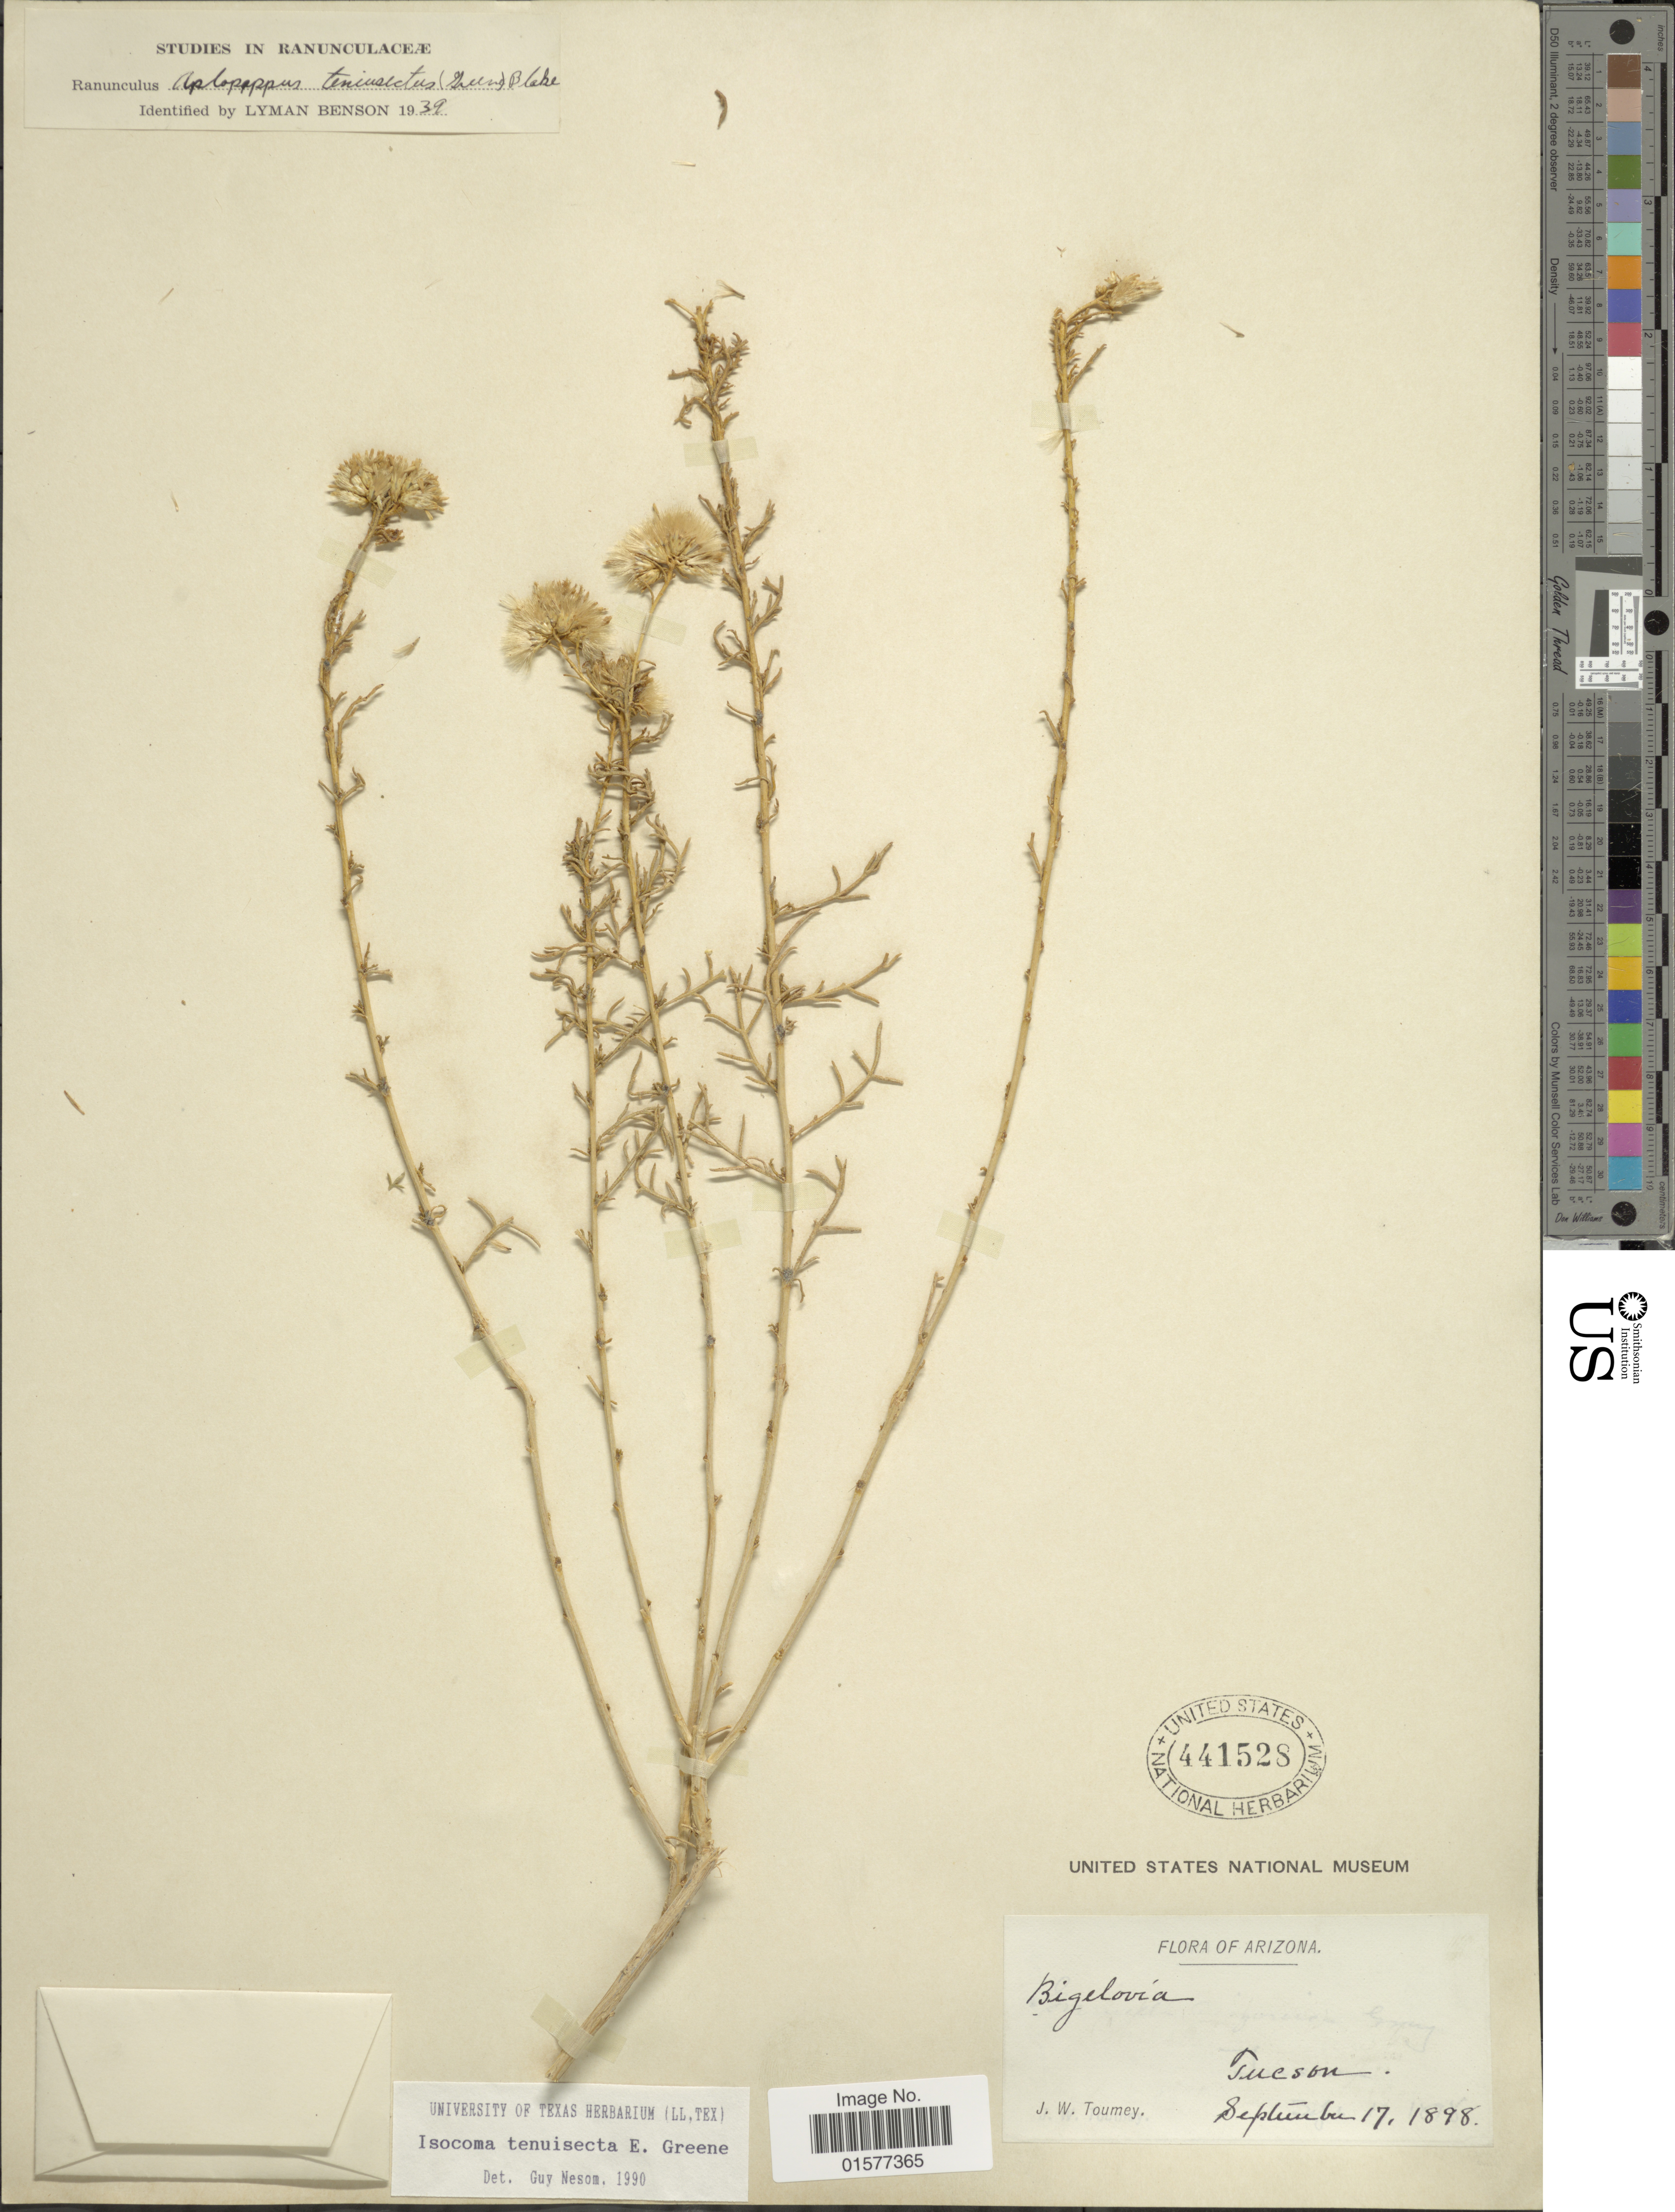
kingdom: Plantae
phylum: Tracheophyta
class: Magnoliopsida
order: Asterales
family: Asteraceae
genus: Isocoma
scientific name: Isocoma tenuisecta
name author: Greene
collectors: J. Tourney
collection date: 1898-09-17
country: United States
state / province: Arizona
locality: Tucson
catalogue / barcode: US 441528